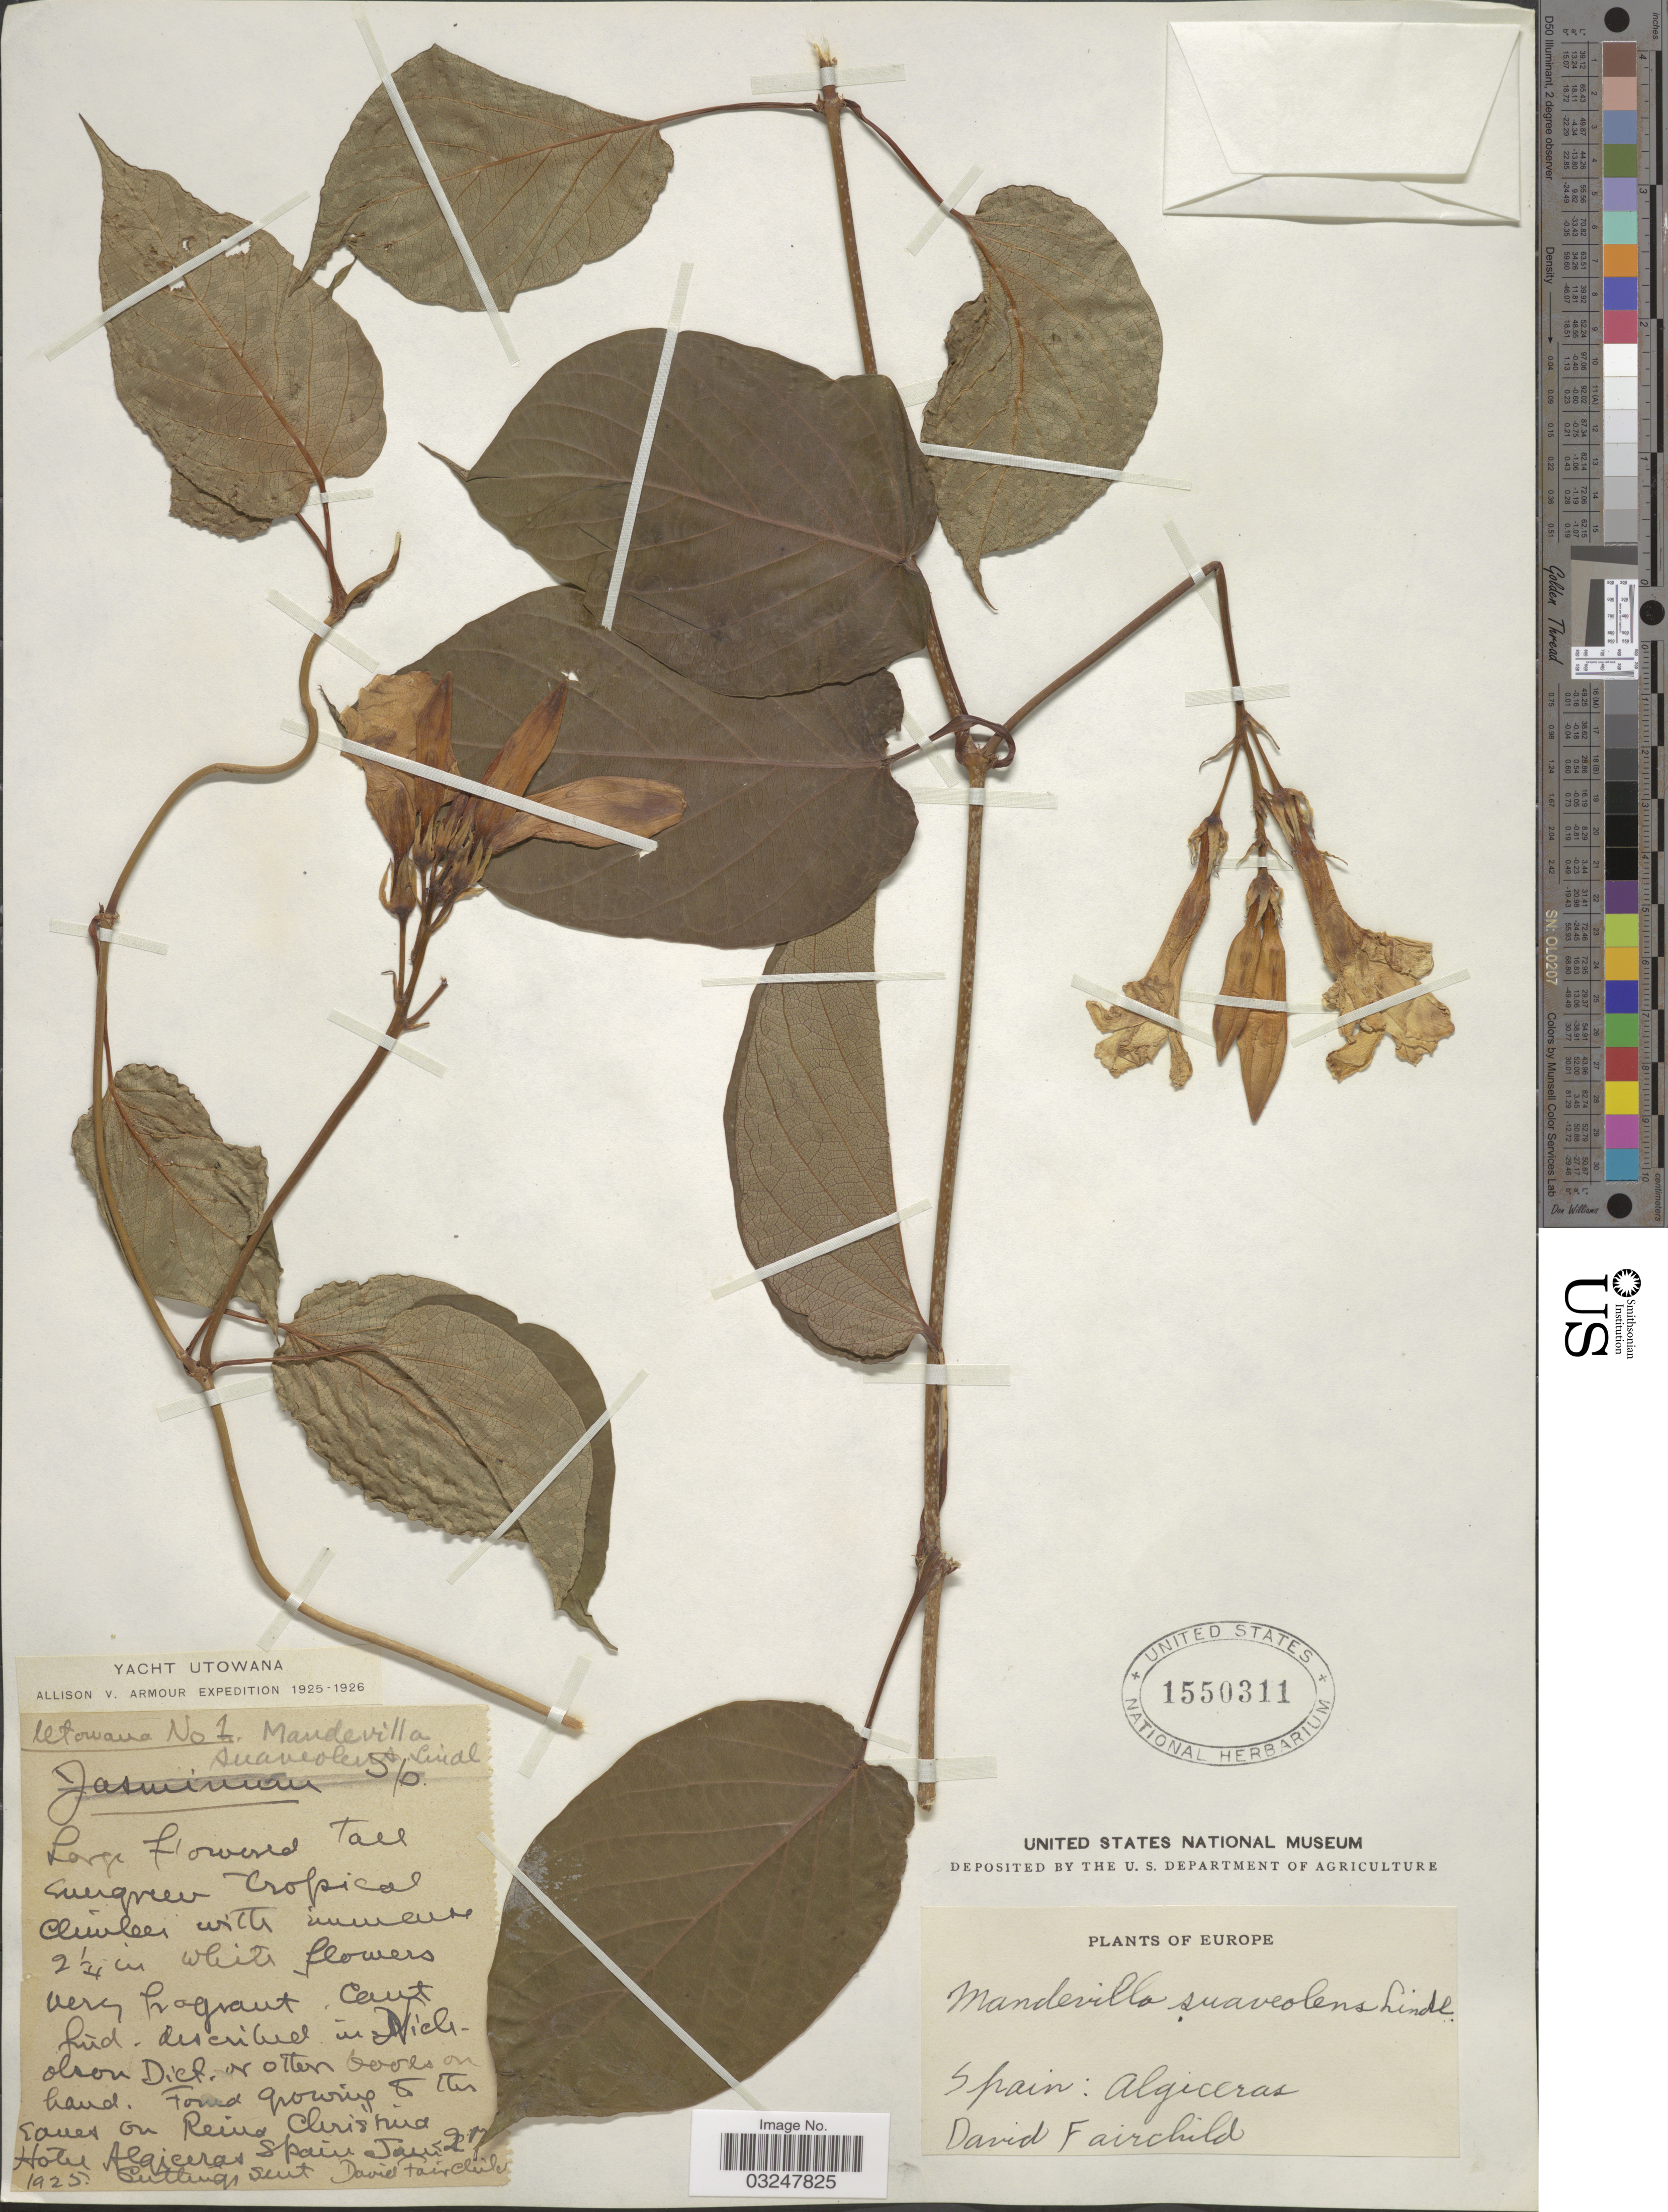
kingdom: Plantae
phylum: Tracheophyta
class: Magnoliopsida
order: Gentianales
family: Apocynaceae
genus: Mandevilla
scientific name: Mandevilla laxa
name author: (Ruiz & Pav.) J. Woodson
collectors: D. Fairchild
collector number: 1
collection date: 1925/1926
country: Spain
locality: Spain: Algiceras, Europe.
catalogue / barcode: US 1550311